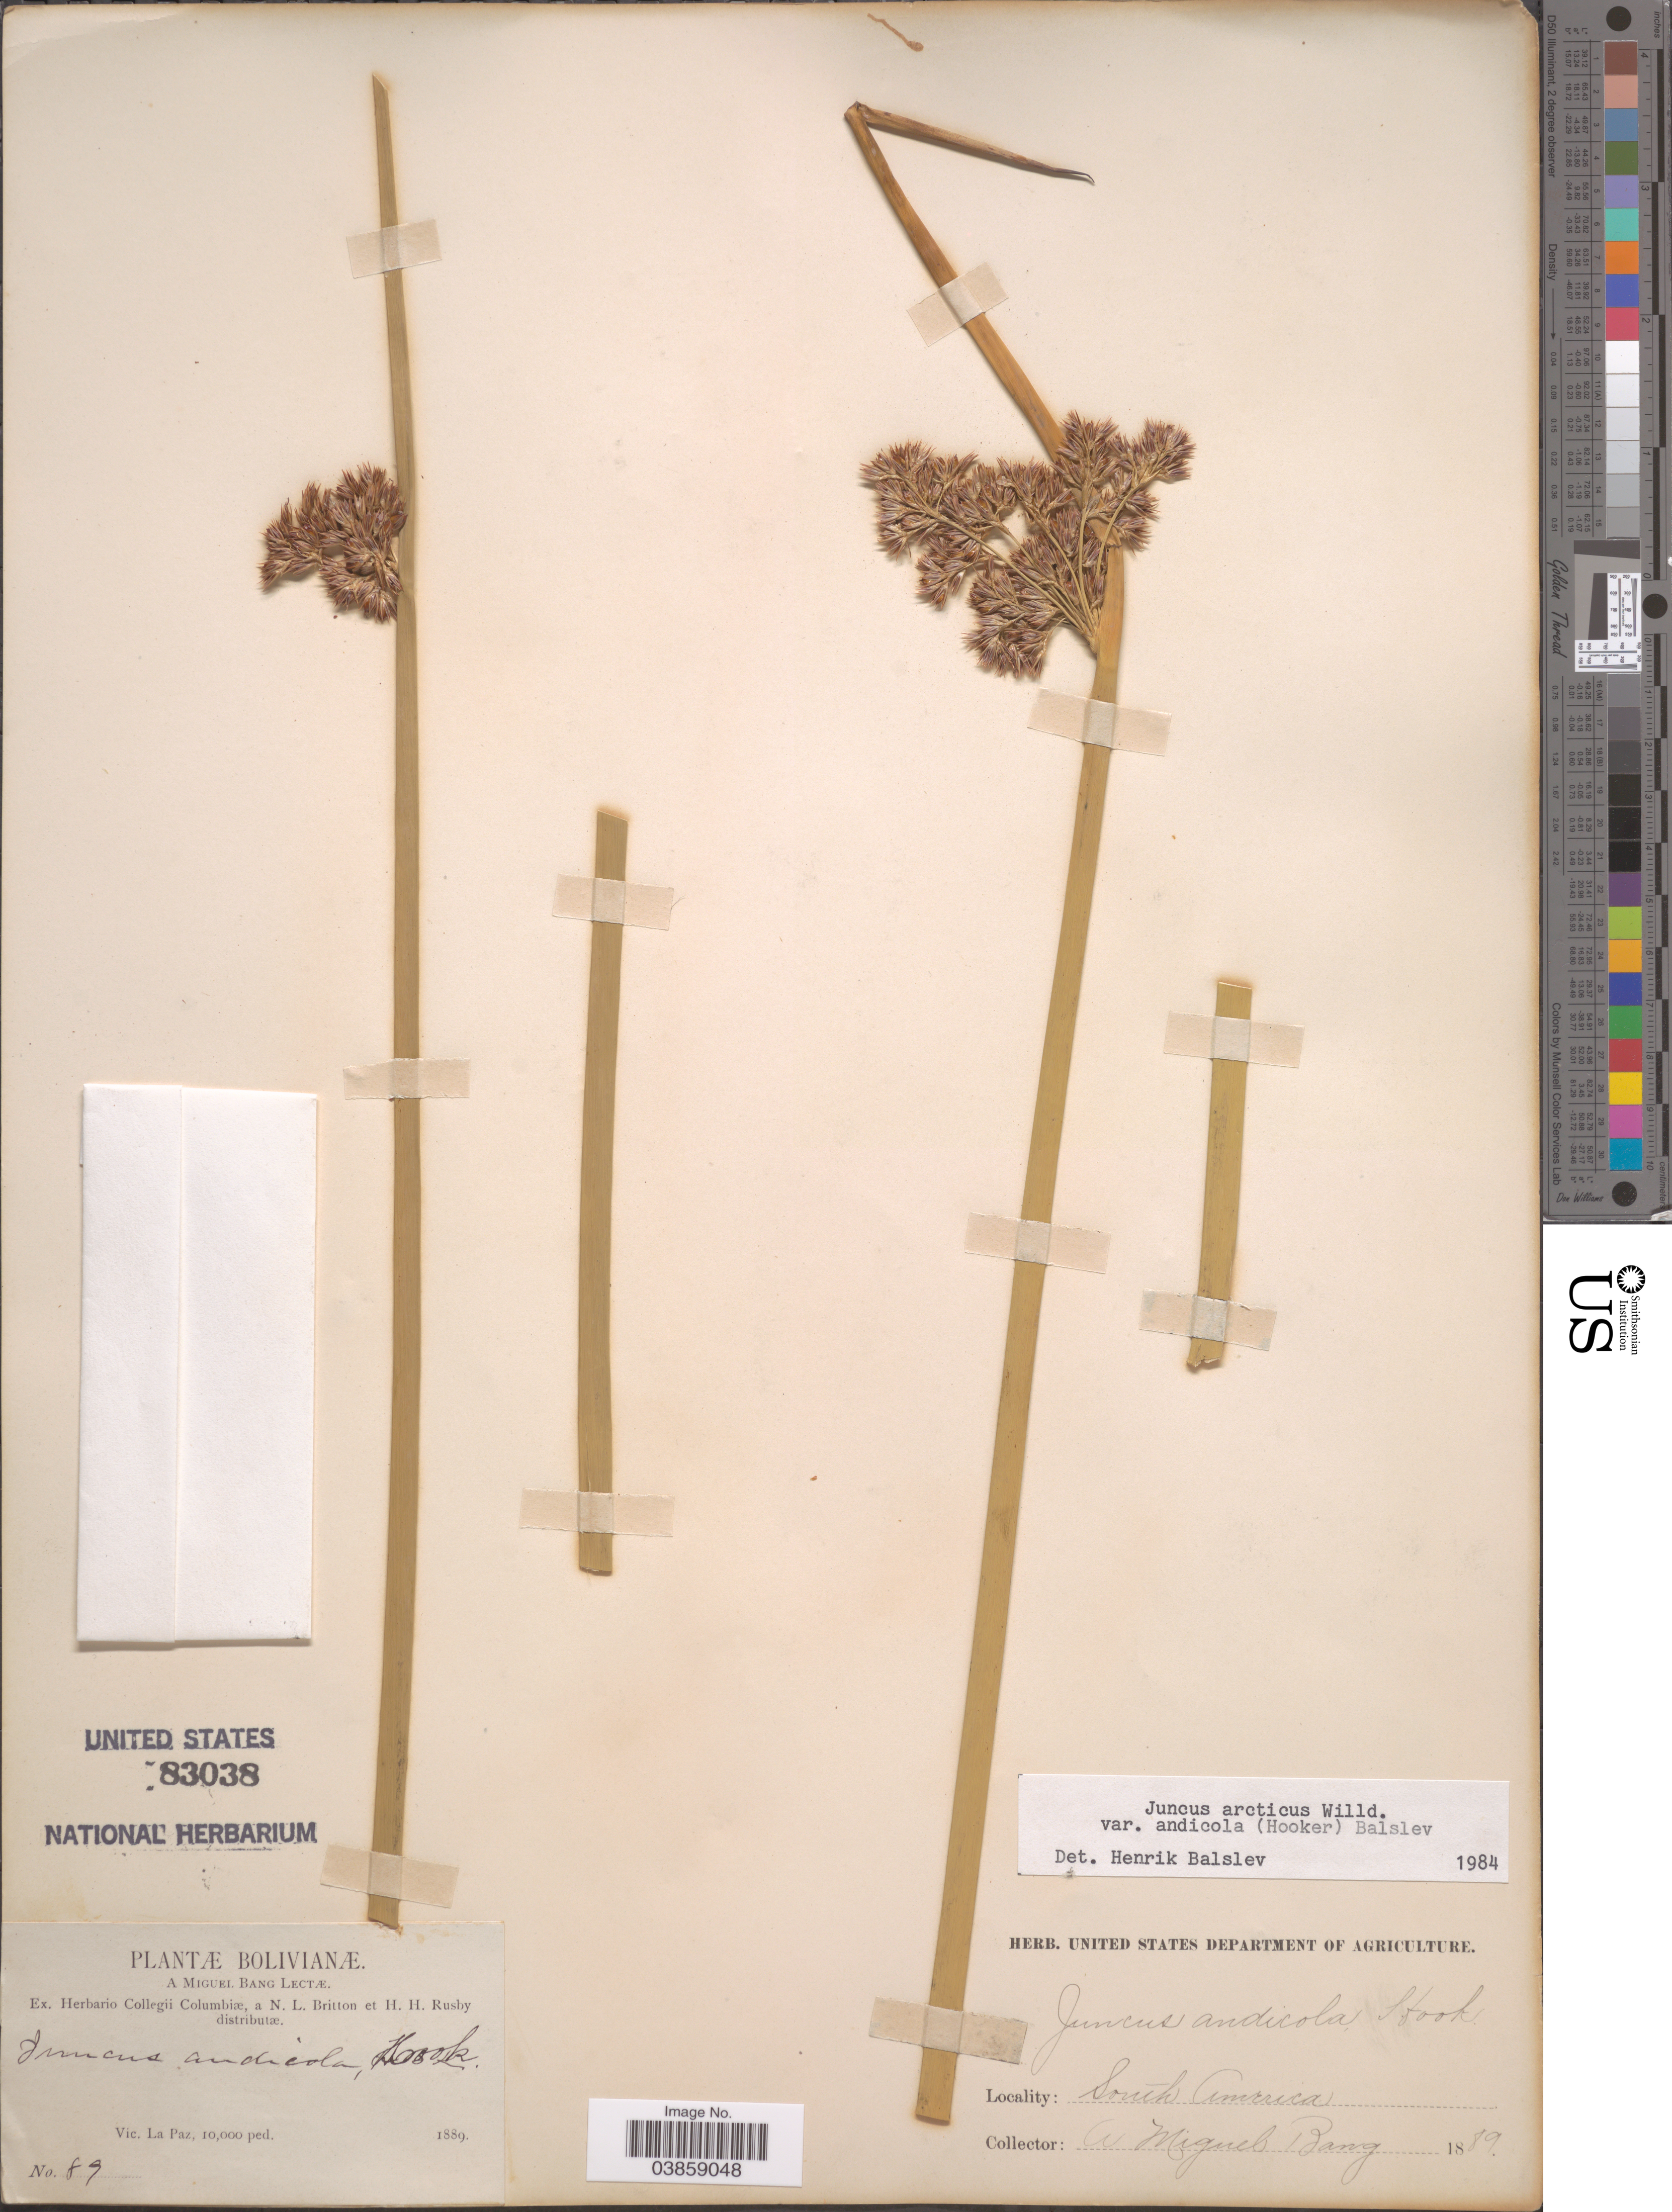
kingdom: Plantae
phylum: Tracheophyta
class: Liliopsida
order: Poales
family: Juncaceae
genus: Juncus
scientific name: Juncus arcticus var. andicola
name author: (Hook.) Balslev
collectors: M. Bang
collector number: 89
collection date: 1889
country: Bolivia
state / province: La Paz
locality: Vic. La Paz.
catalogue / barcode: US 83038